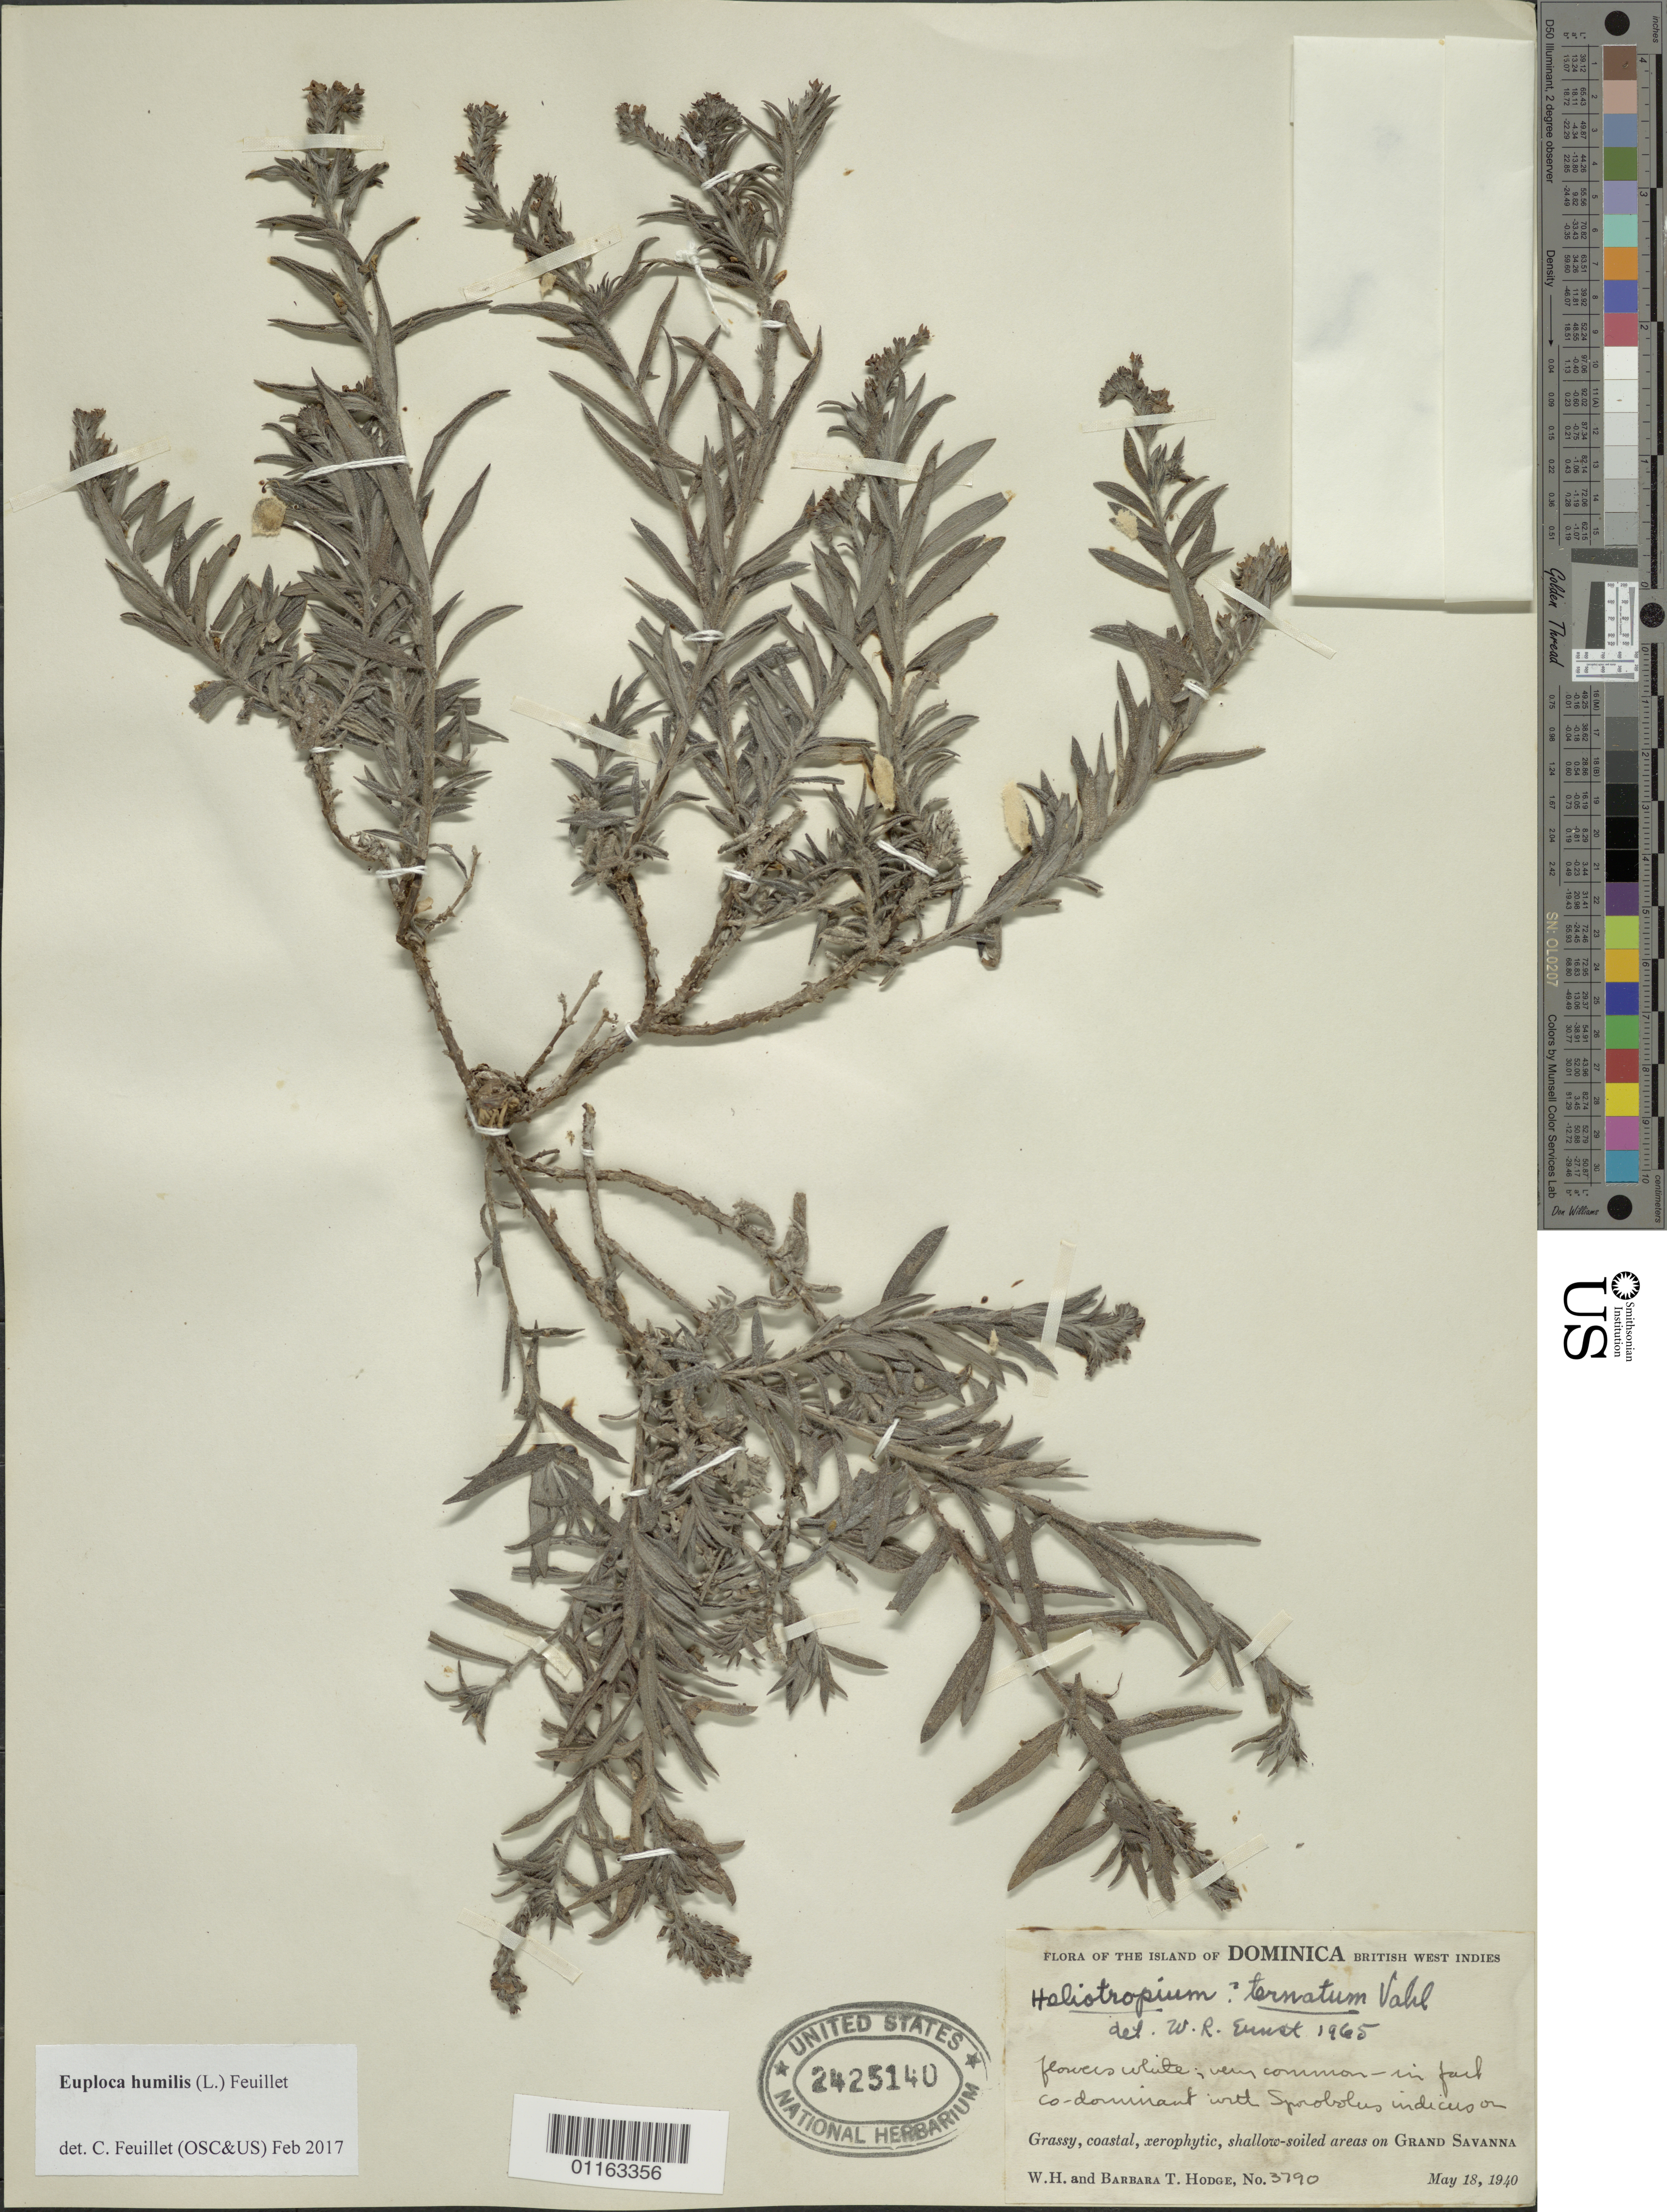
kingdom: Plantae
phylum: Tracheophyta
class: Magnoliopsida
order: Boraginales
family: Heliotropiaceae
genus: Euploca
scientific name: Euploca humilis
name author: (L.) Feuillet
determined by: Feuillet, C.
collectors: W. Hodge & B. Hodge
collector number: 3790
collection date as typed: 18 May 1940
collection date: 1940-05-18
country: Dominica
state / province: St. Peter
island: Dominica I.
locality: Grande Savanna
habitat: Very common - in fact co-dominant with Sporobolus indicus on grassy, coastal, xerophytic, shallow-soiled areas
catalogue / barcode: US 2425140